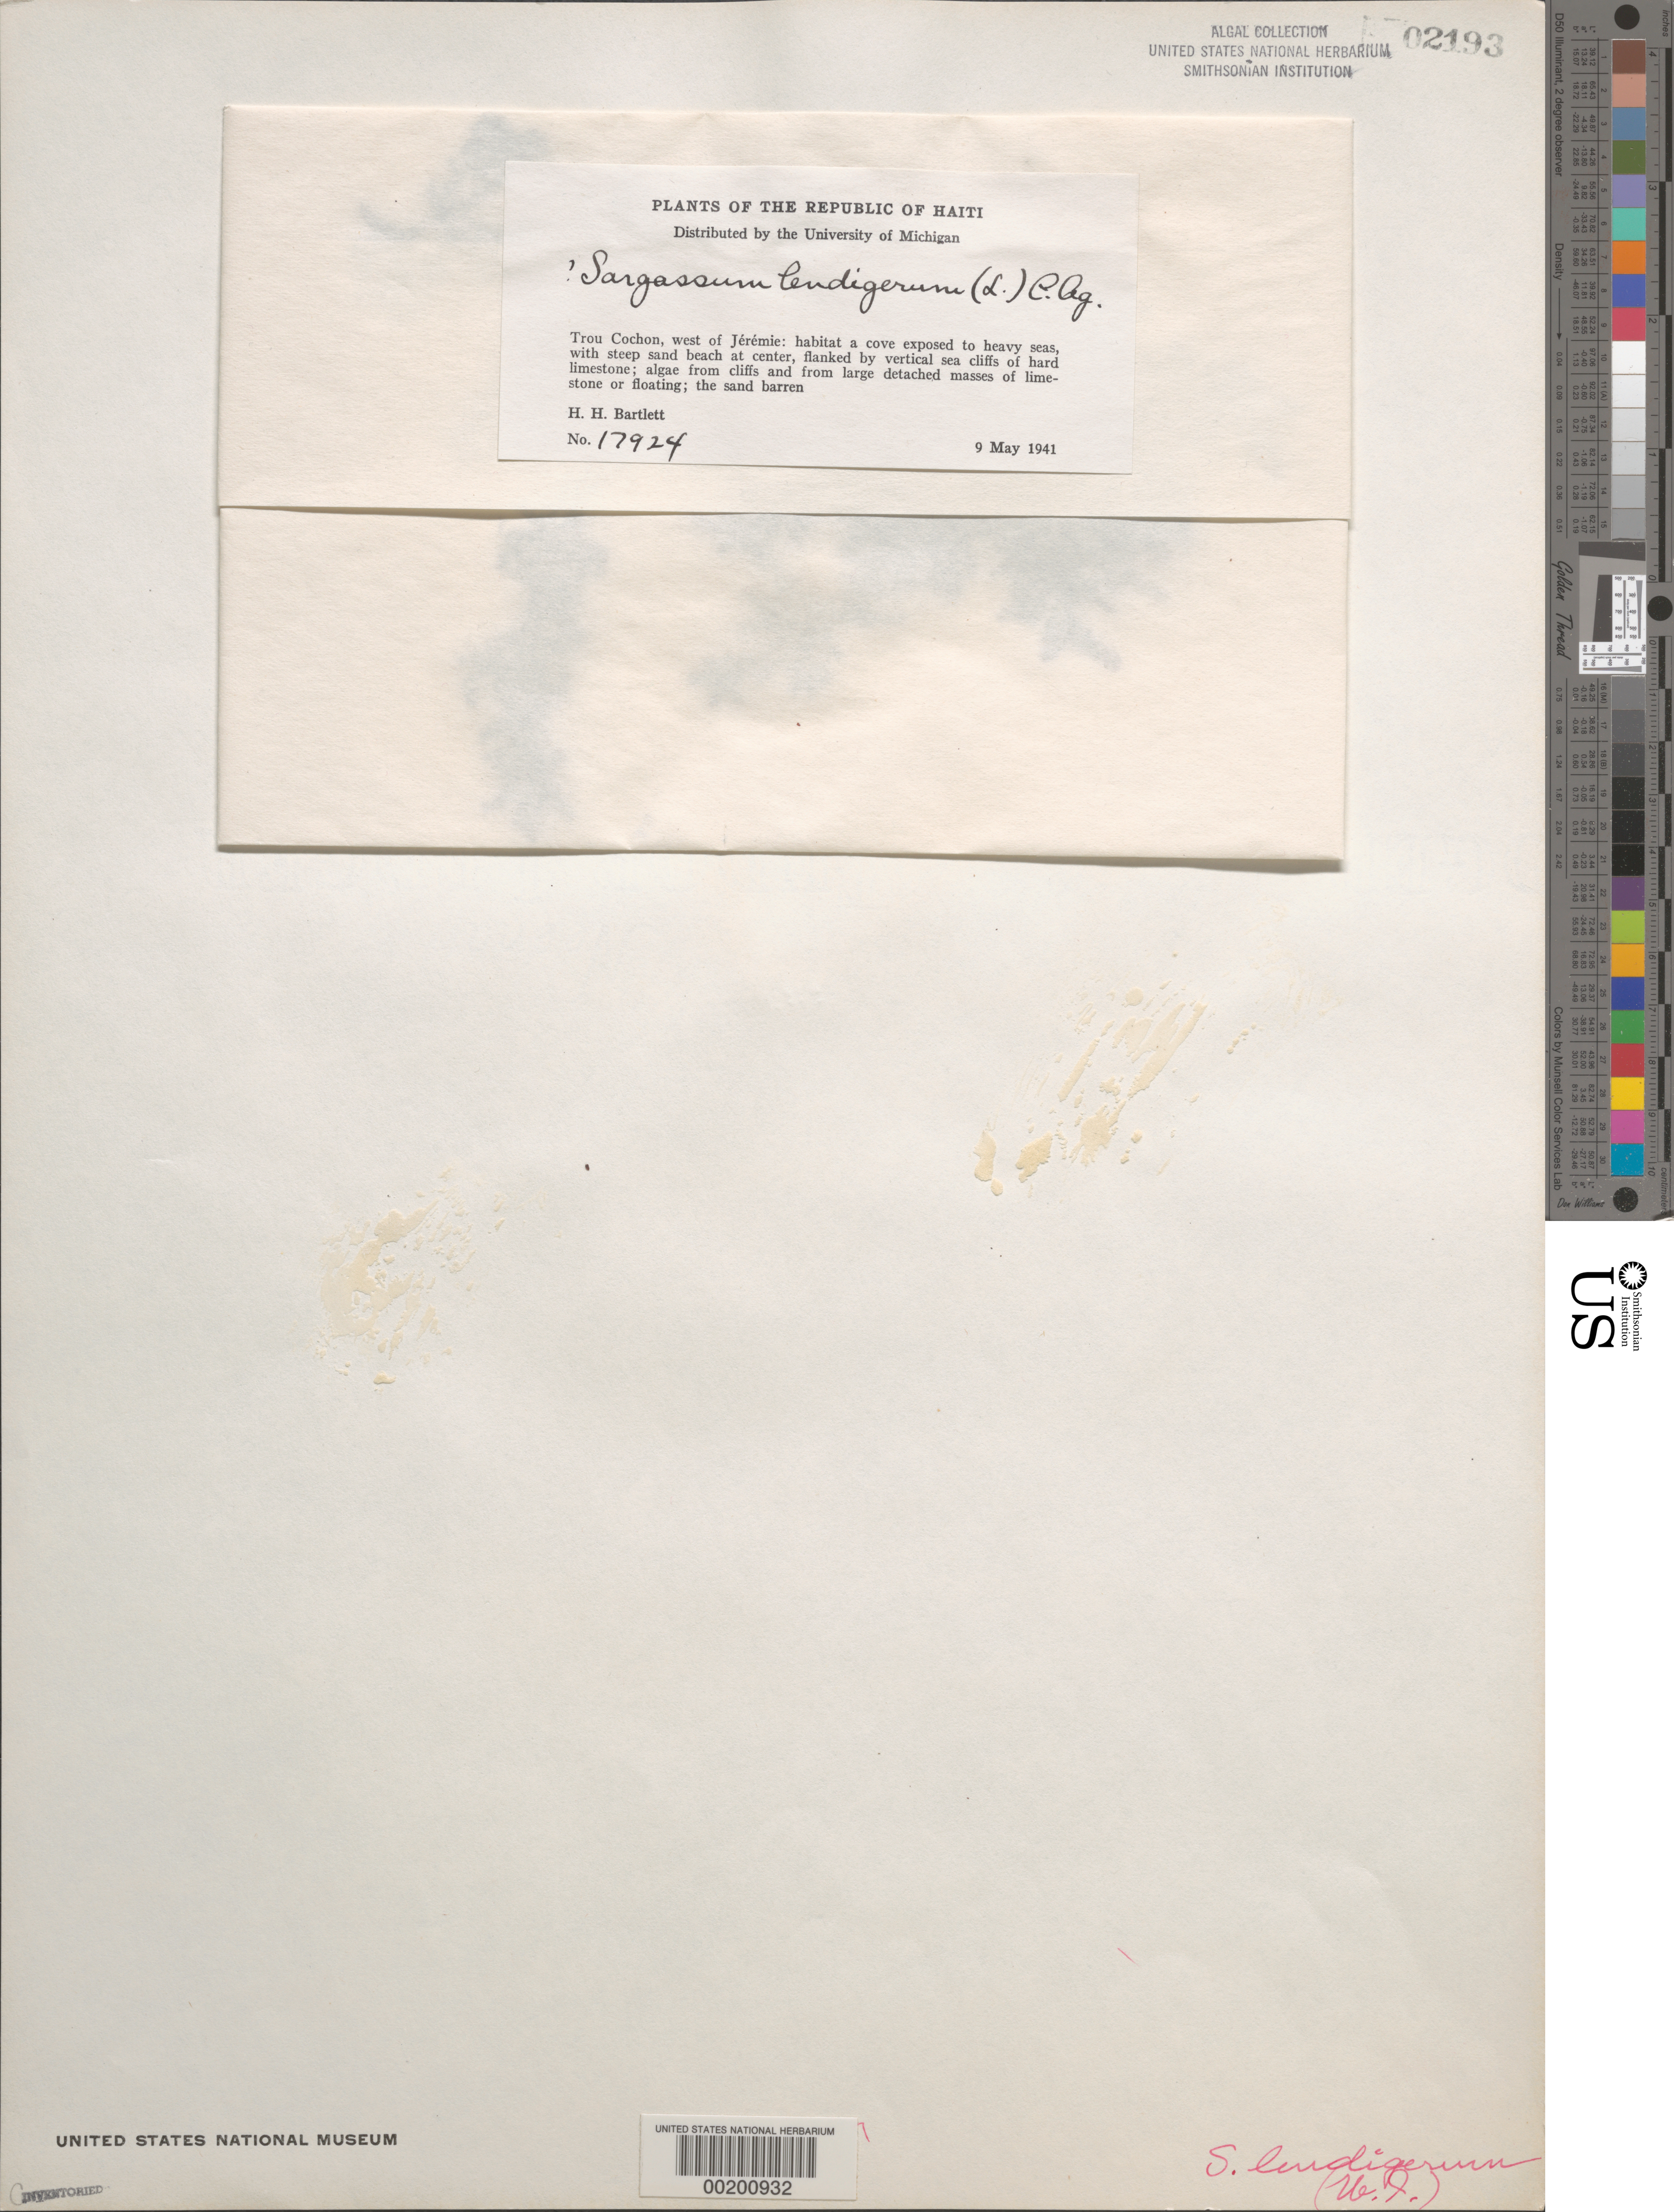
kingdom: Chromista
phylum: Ochrophyta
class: Phaeophyceae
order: Fucales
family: Sargassaceae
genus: Sargassum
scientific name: Sargassum lendigerum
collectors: H. H. Bartlett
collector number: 17924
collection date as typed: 09 May 1941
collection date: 1941-05-09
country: Haiti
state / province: Sud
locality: Trou Cochon, west of Jeremie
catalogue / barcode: US 2193